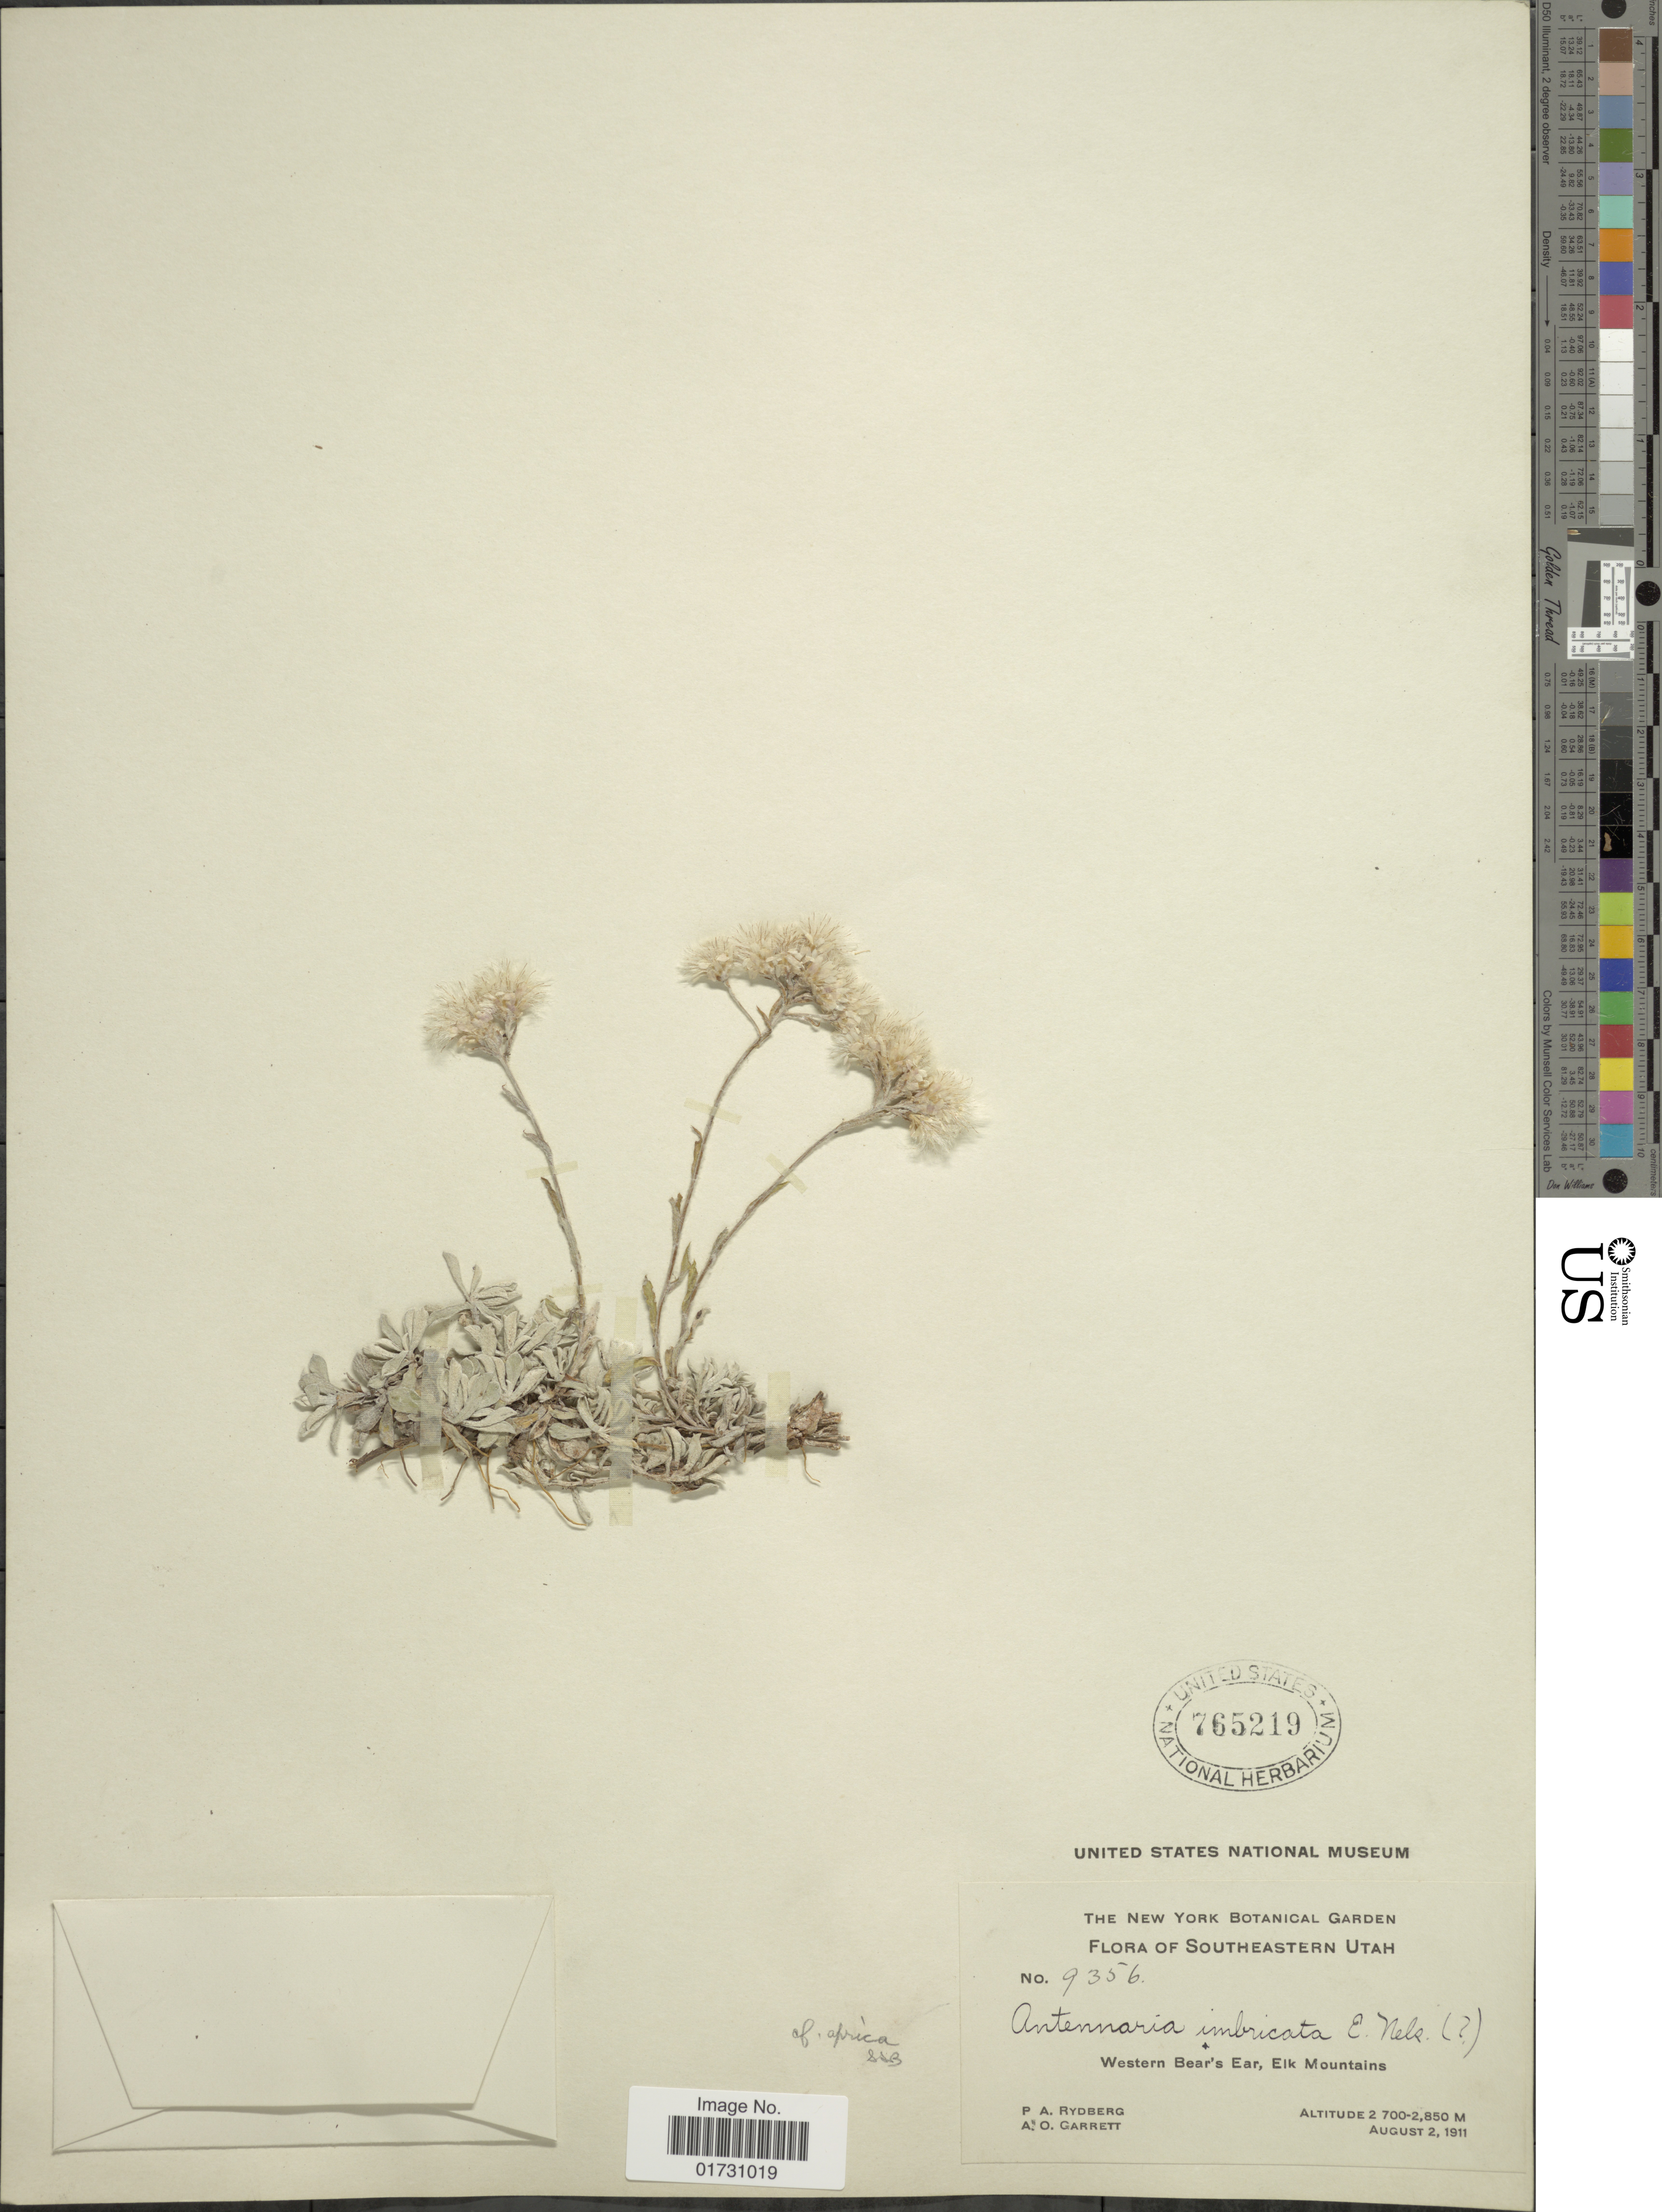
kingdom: Plantae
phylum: Tracheophyta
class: Magnoliopsida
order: Asterales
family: Asteraceae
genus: Antennaria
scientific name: Antennaria imbricata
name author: E.E. Nelson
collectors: P. A. Rydberg & A. O. Garrett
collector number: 9356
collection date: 1911-08-02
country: United States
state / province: Wyoming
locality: Southeastern Utah, Western Bear's Ear, Elk Mountains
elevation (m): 2700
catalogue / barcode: US 765219